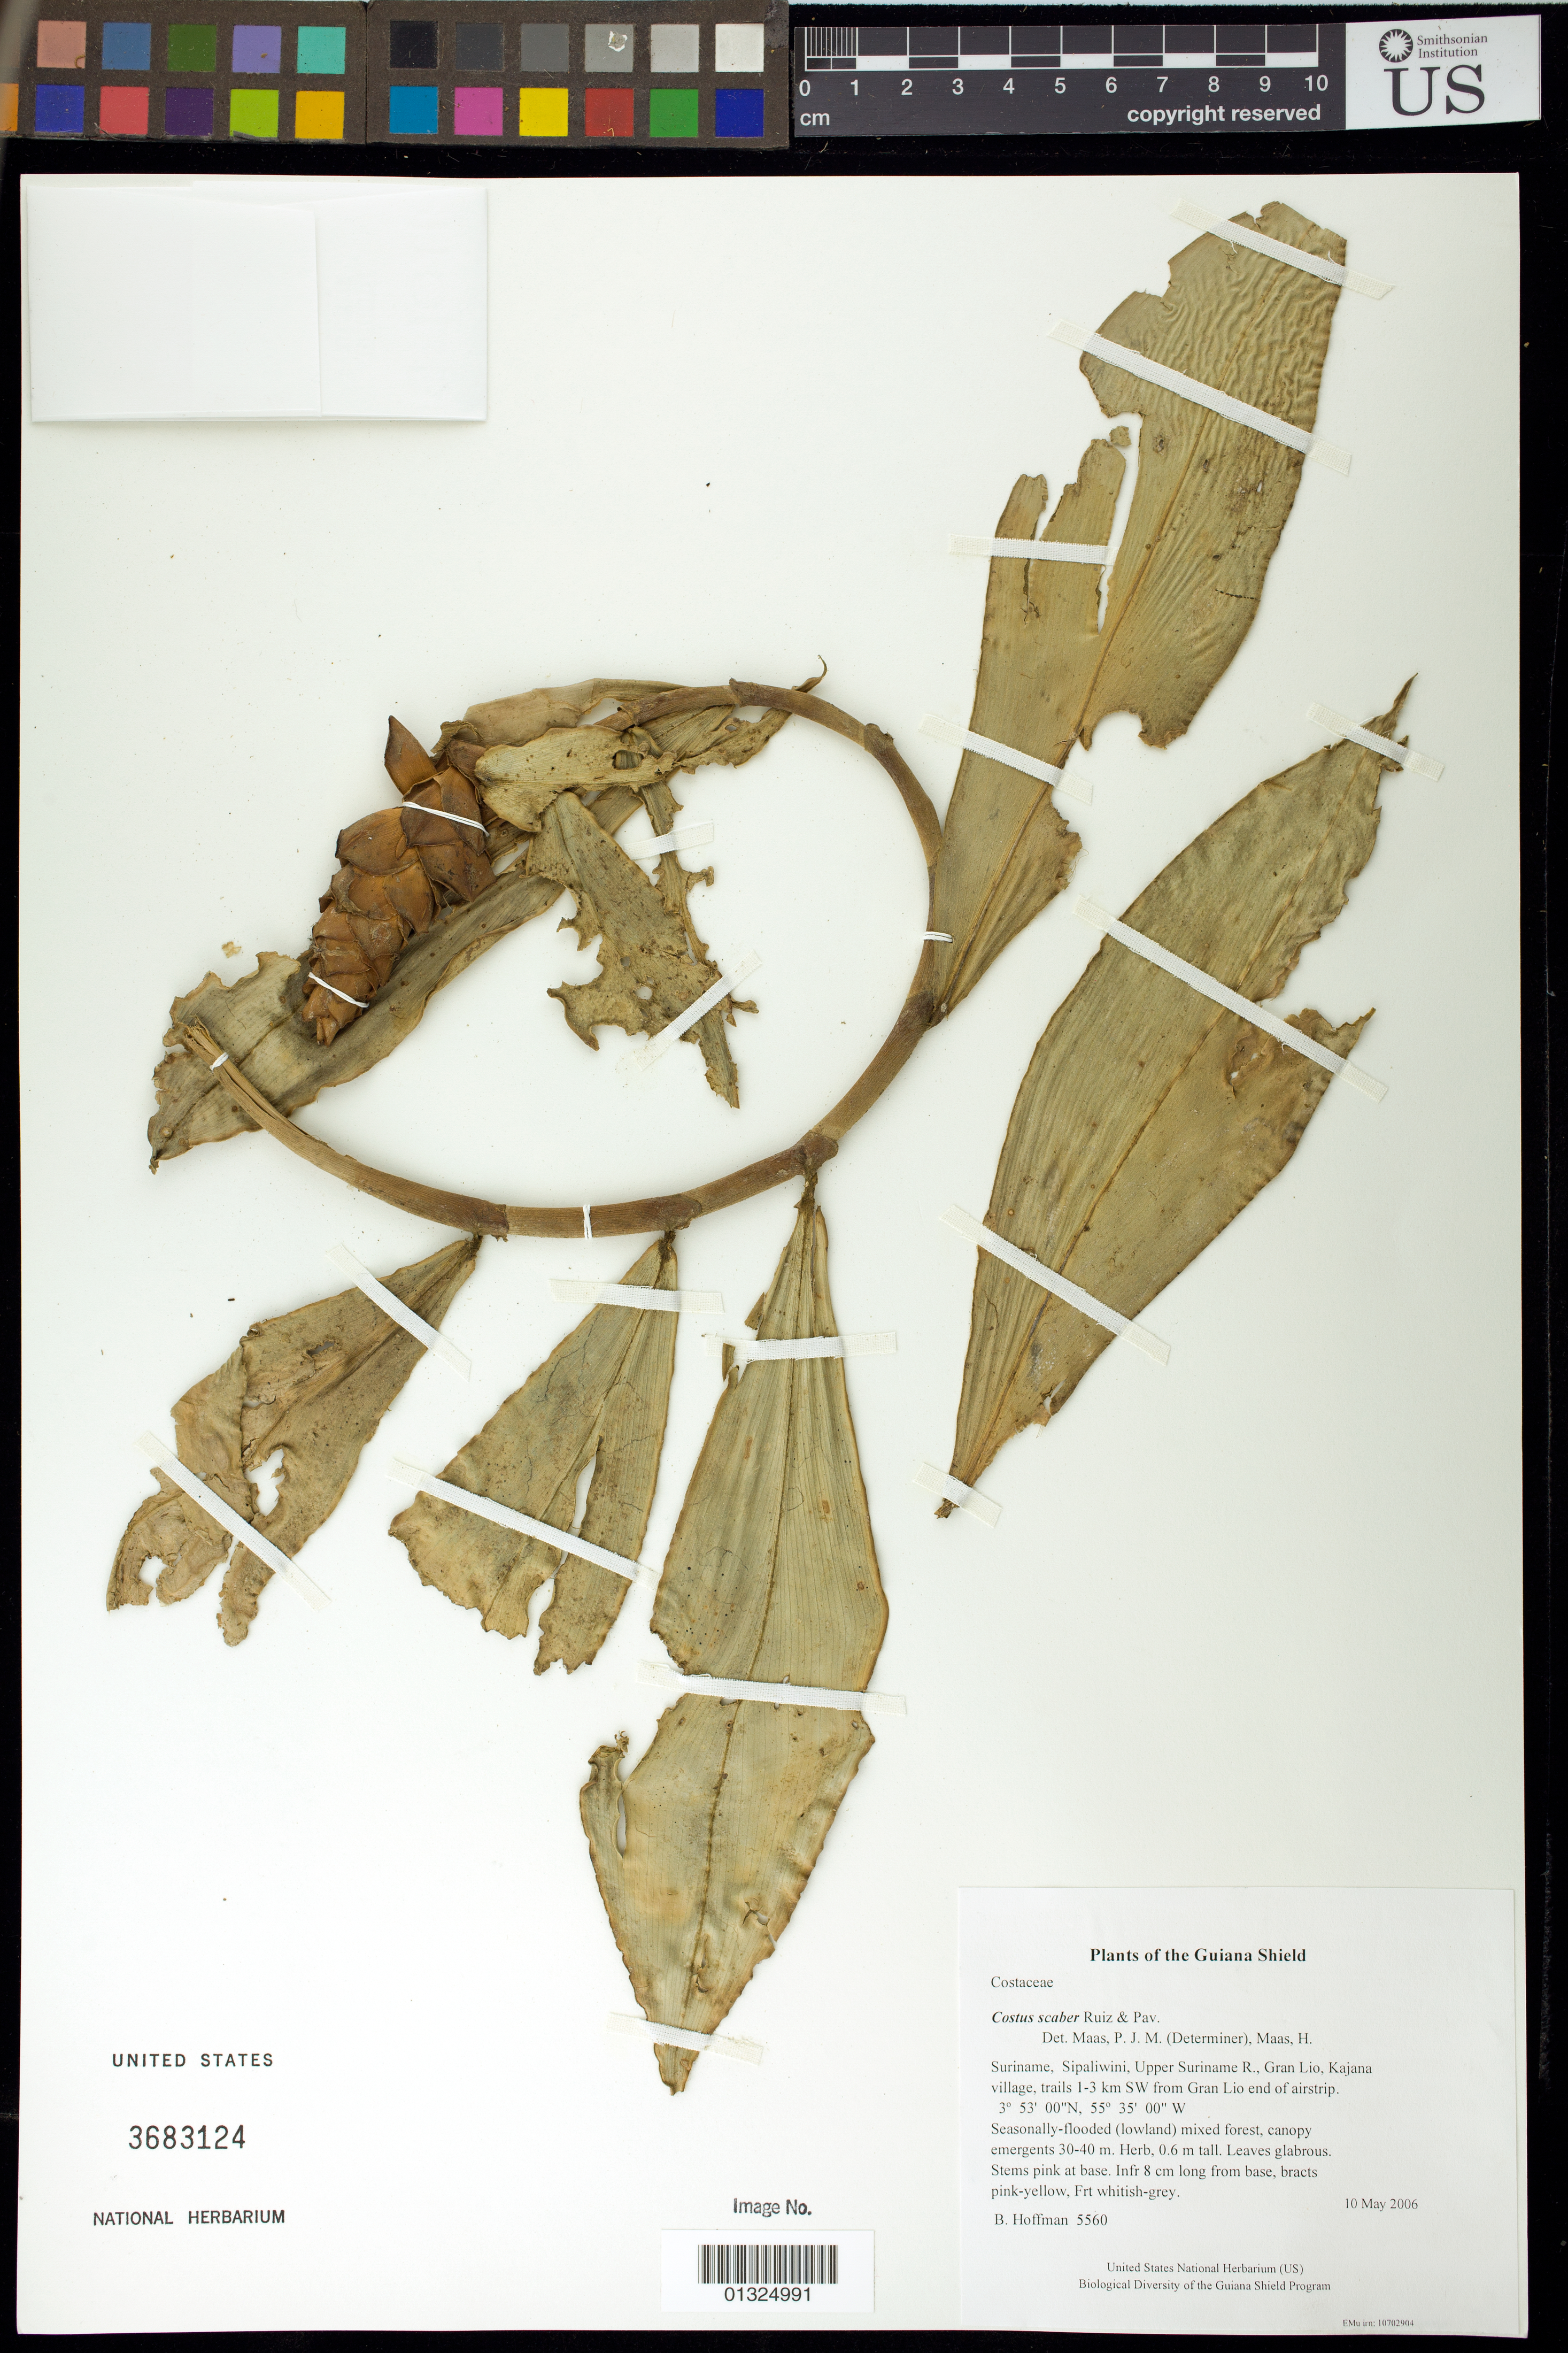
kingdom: Plantae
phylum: Tracheophyta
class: Liliopsida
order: Zingiberales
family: Costaceae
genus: Costus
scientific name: Costus scaber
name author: Ruiz & Pav.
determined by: Maas, Paul J.; Maas, H.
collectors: B. Hoffman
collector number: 5560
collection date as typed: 10 May 2006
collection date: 2006-05-10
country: Suriname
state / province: Sipaliwini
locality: Upper Suriname R., Gran Lio, Kajana village, trails 1-3 km SW from Gran Lio end of airstrip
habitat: Seasonally-flooded (lowland) mixed forest, canopy emergents 30-40 m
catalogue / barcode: US 3683124